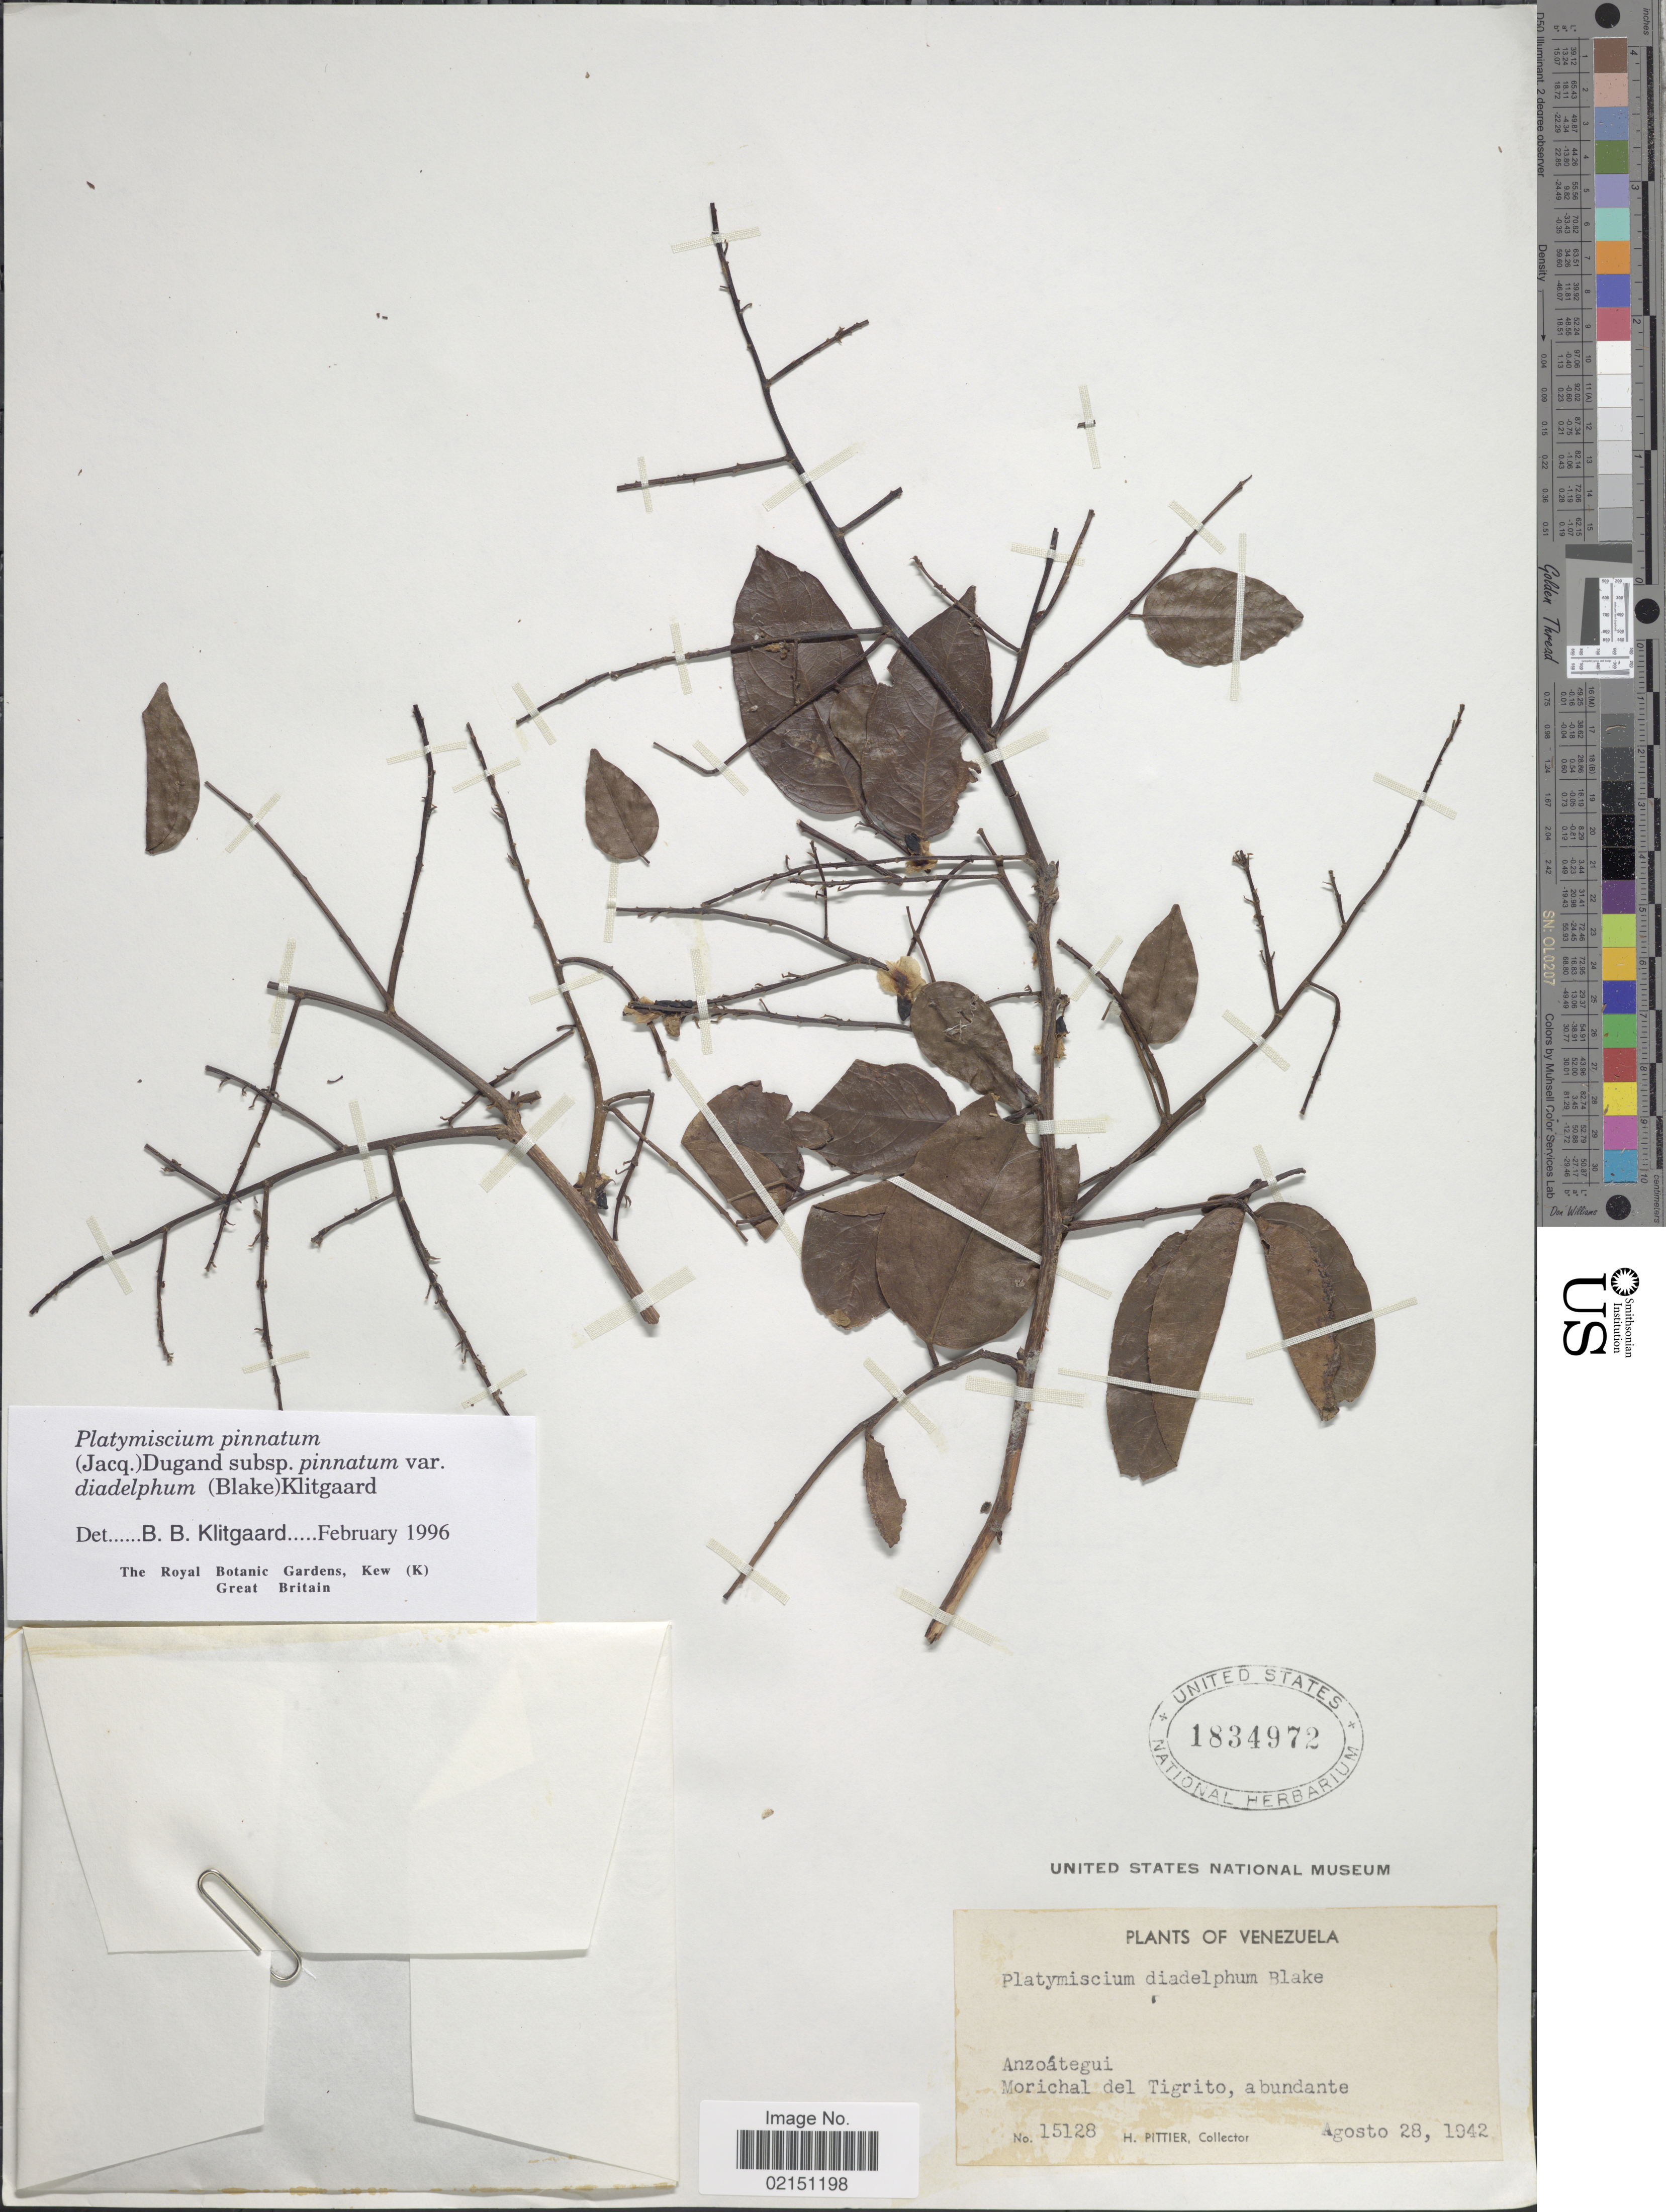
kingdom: Plantae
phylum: Tracheophyta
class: Magnoliopsida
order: Fabales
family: Fabaceae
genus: Platymiscium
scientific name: Platymiscium pinnatum var. diadelphum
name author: (S.F. Blake) Klitg.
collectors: H. F. Pittier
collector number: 15128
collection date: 1942-08-28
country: Venezuela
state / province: Anzoategui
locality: Morichal del Tigrito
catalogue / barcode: US 1834972